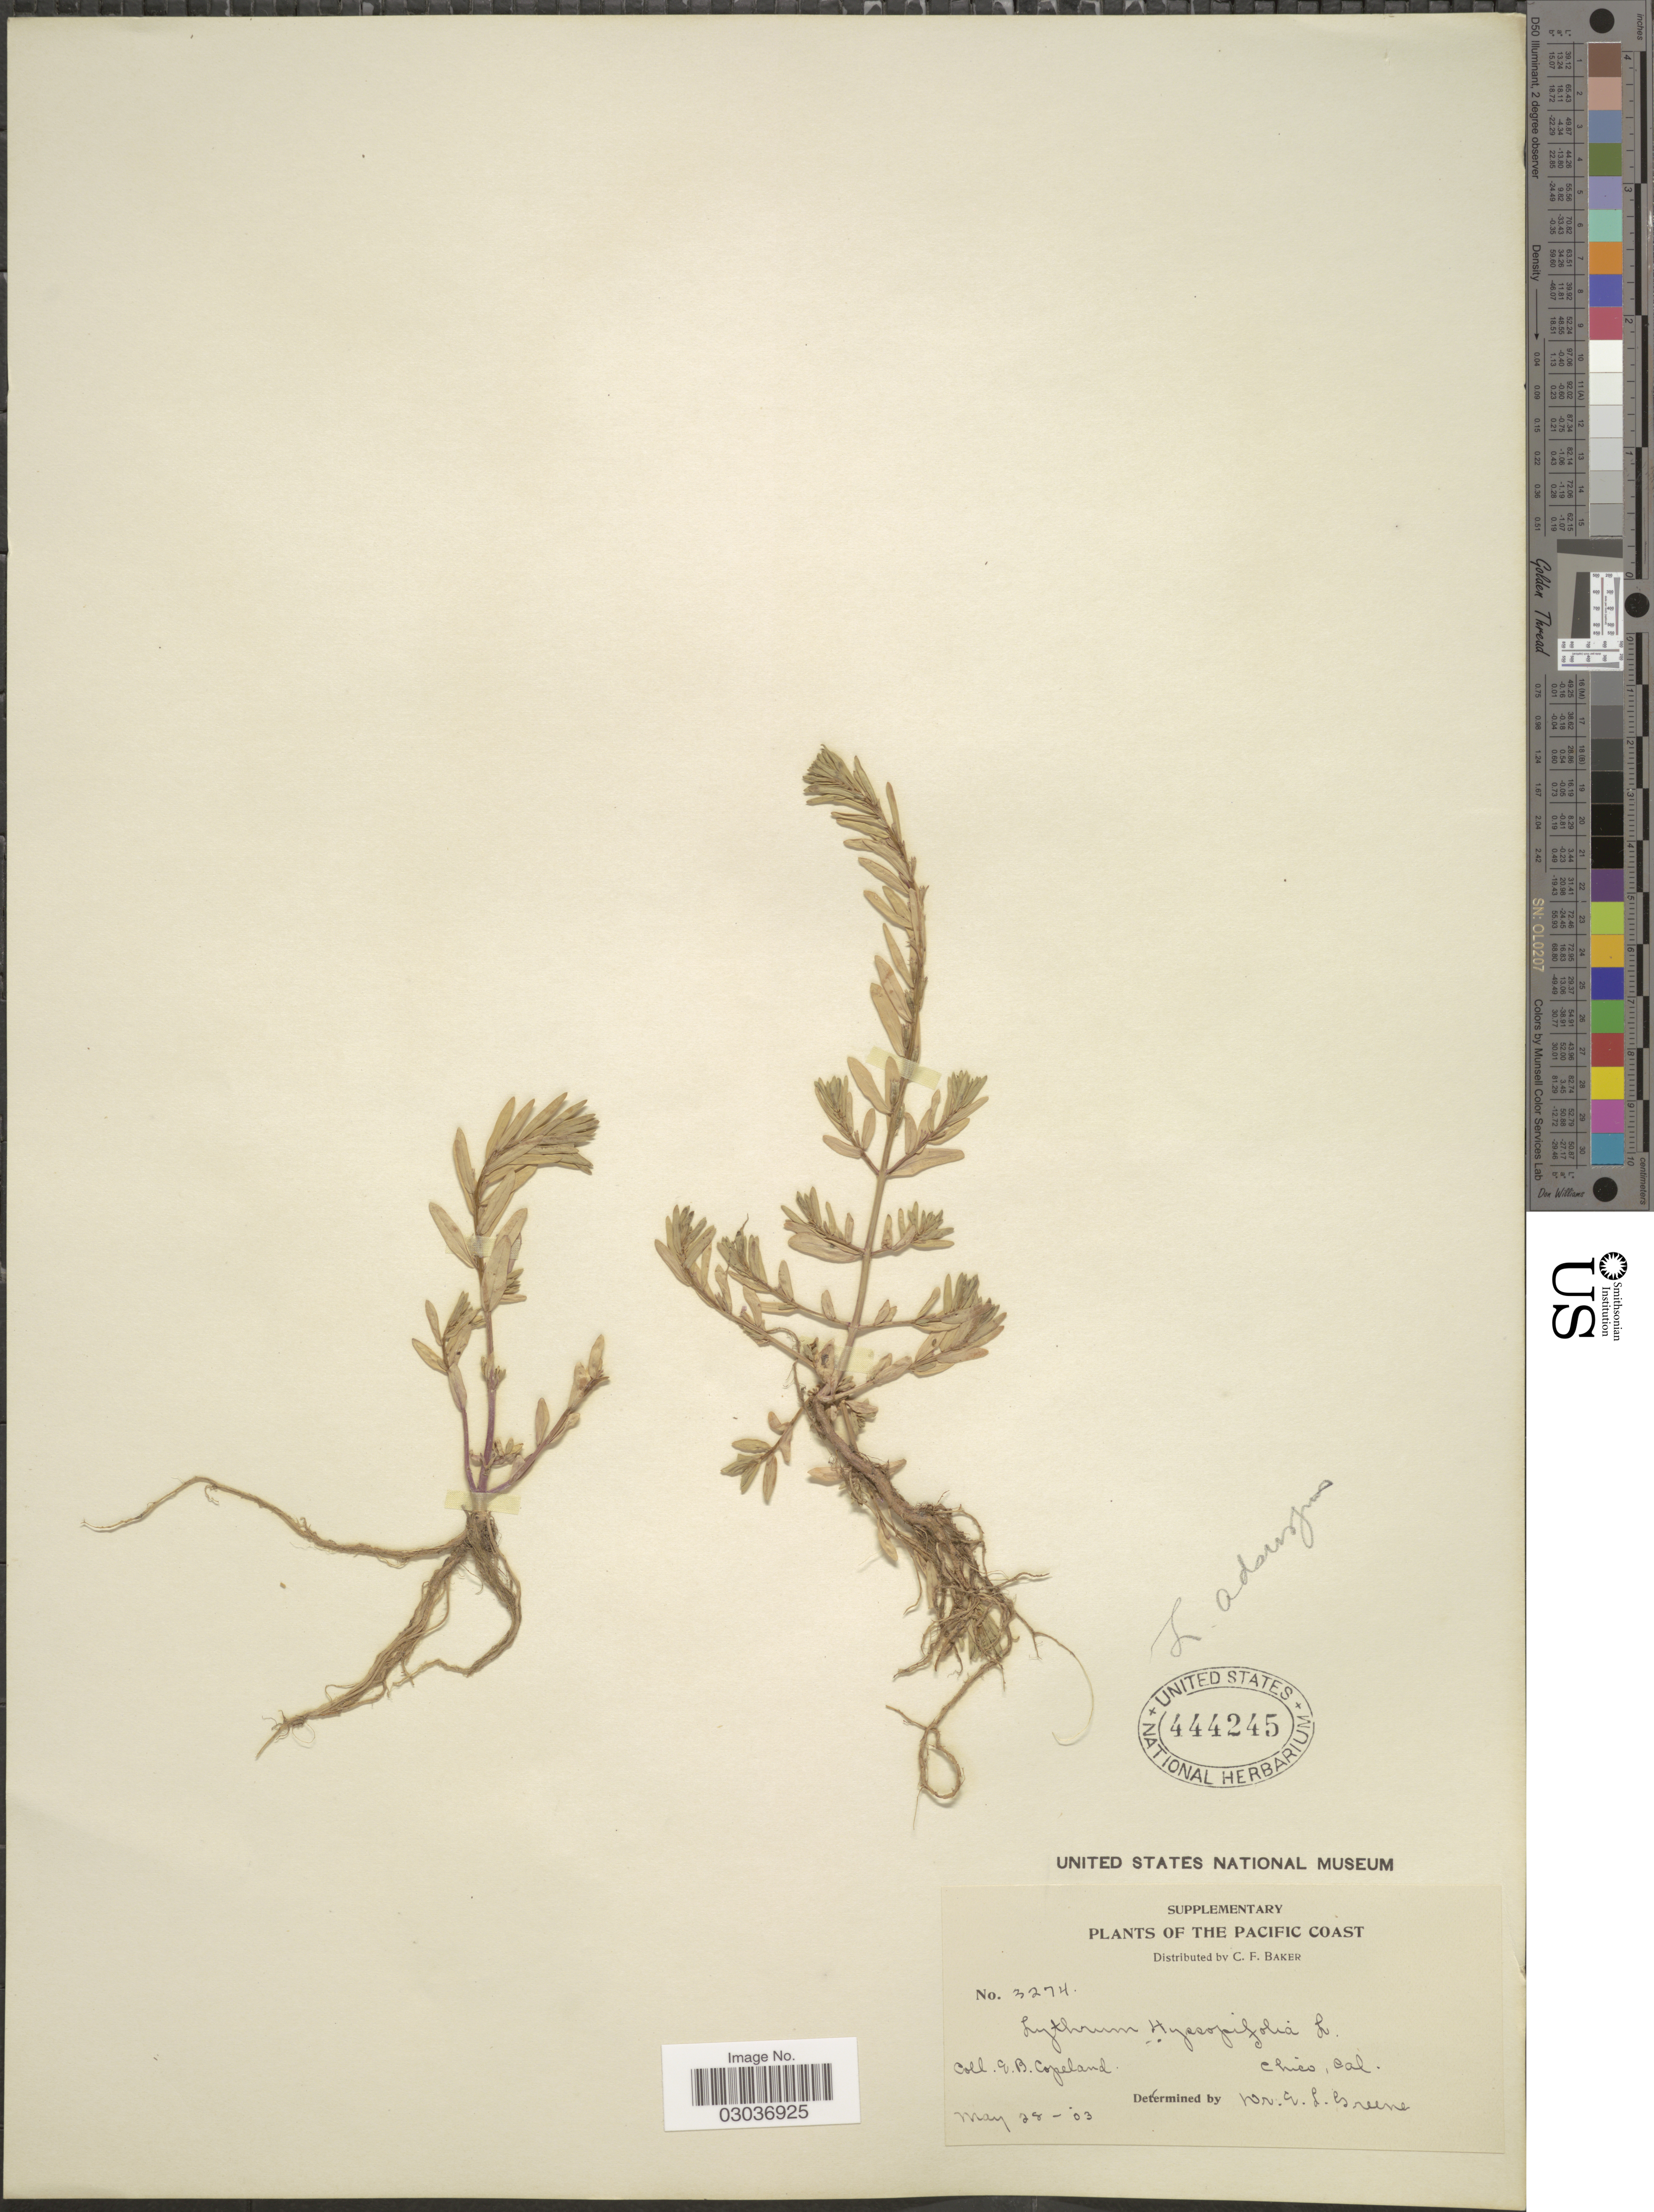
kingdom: Plantae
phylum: Tracheophyta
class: Magnoliopsida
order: Myrtales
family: Lythraceae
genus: Lythrum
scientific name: Lythrum hyssopifolia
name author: L.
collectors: E. B. Copeland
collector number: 3274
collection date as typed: Transcribed d/m/y: 28/5/3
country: United States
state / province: California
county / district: Butte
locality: The Pacific Coast, Chico.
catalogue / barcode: US 444245